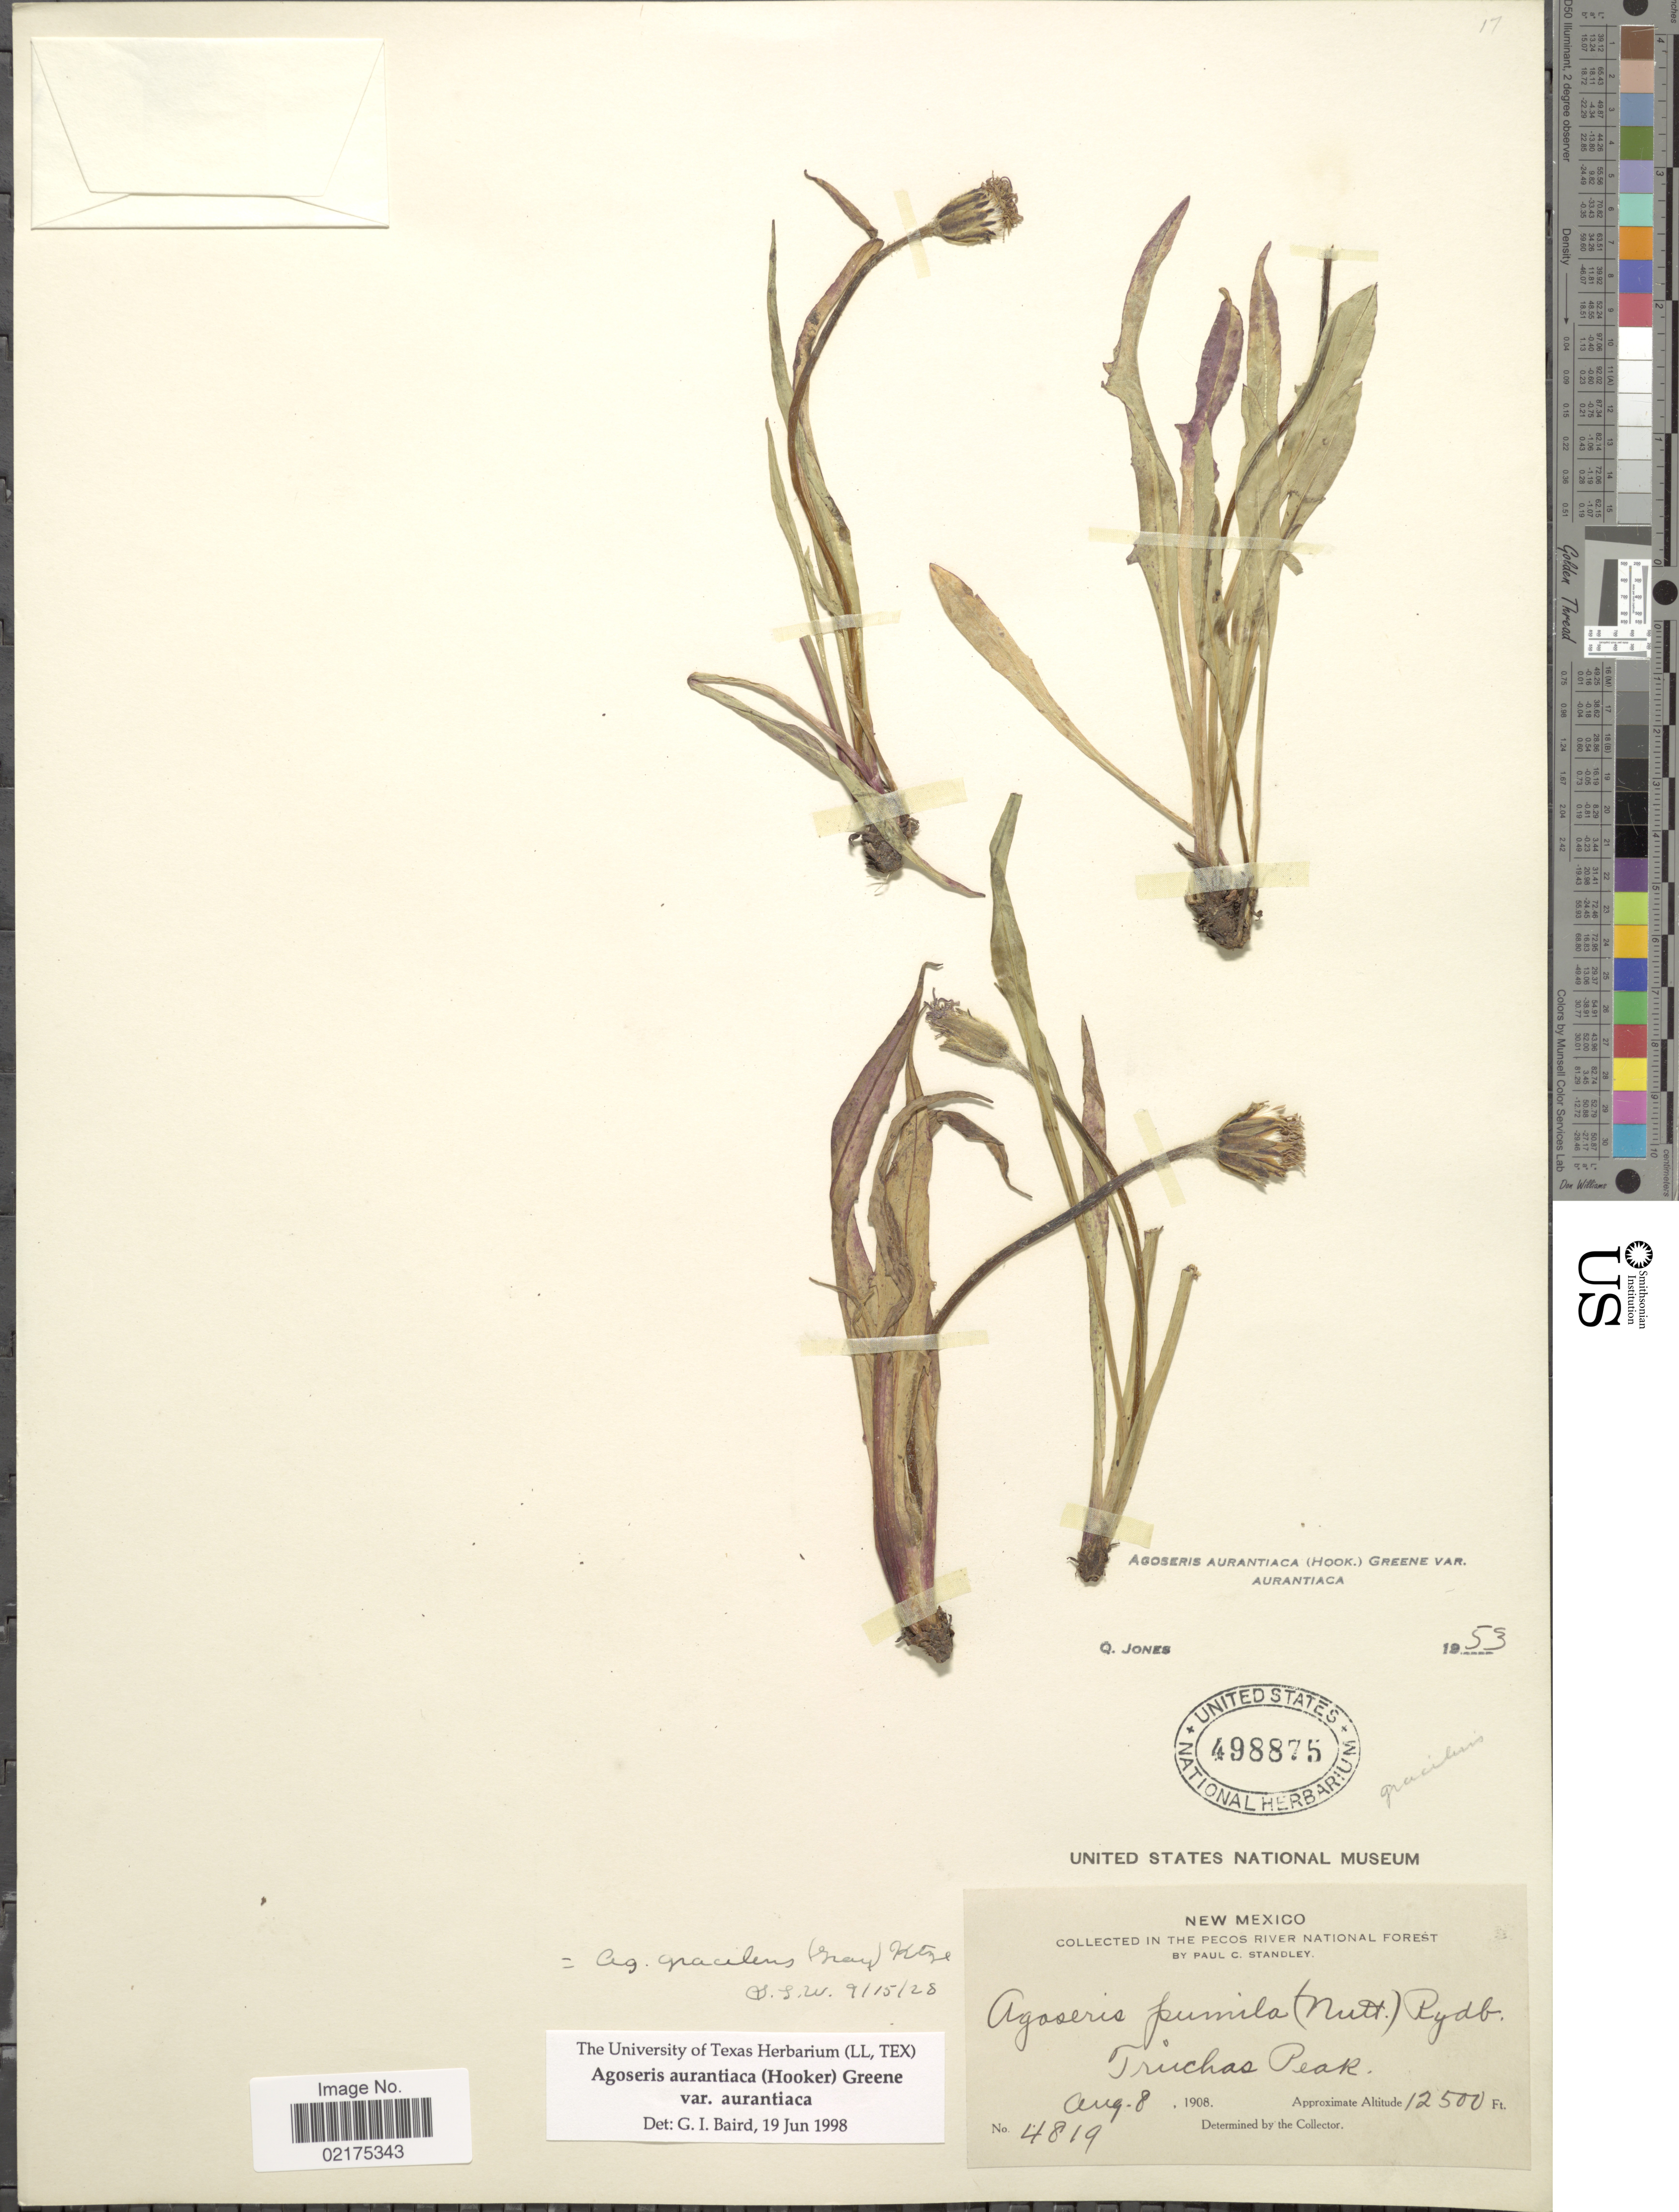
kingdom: Plantae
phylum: Tracheophyta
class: Magnoliopsida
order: Asterales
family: Asteraceae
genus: Agoseris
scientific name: Agoseris aurantiaca var. aurantiaca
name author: (Hook.) Greene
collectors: P. C. Standley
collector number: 4819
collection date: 1908-08-08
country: United States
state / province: New Mexico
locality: The Pecos River National Forest, Truchas Peak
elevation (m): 3810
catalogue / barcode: US 498875